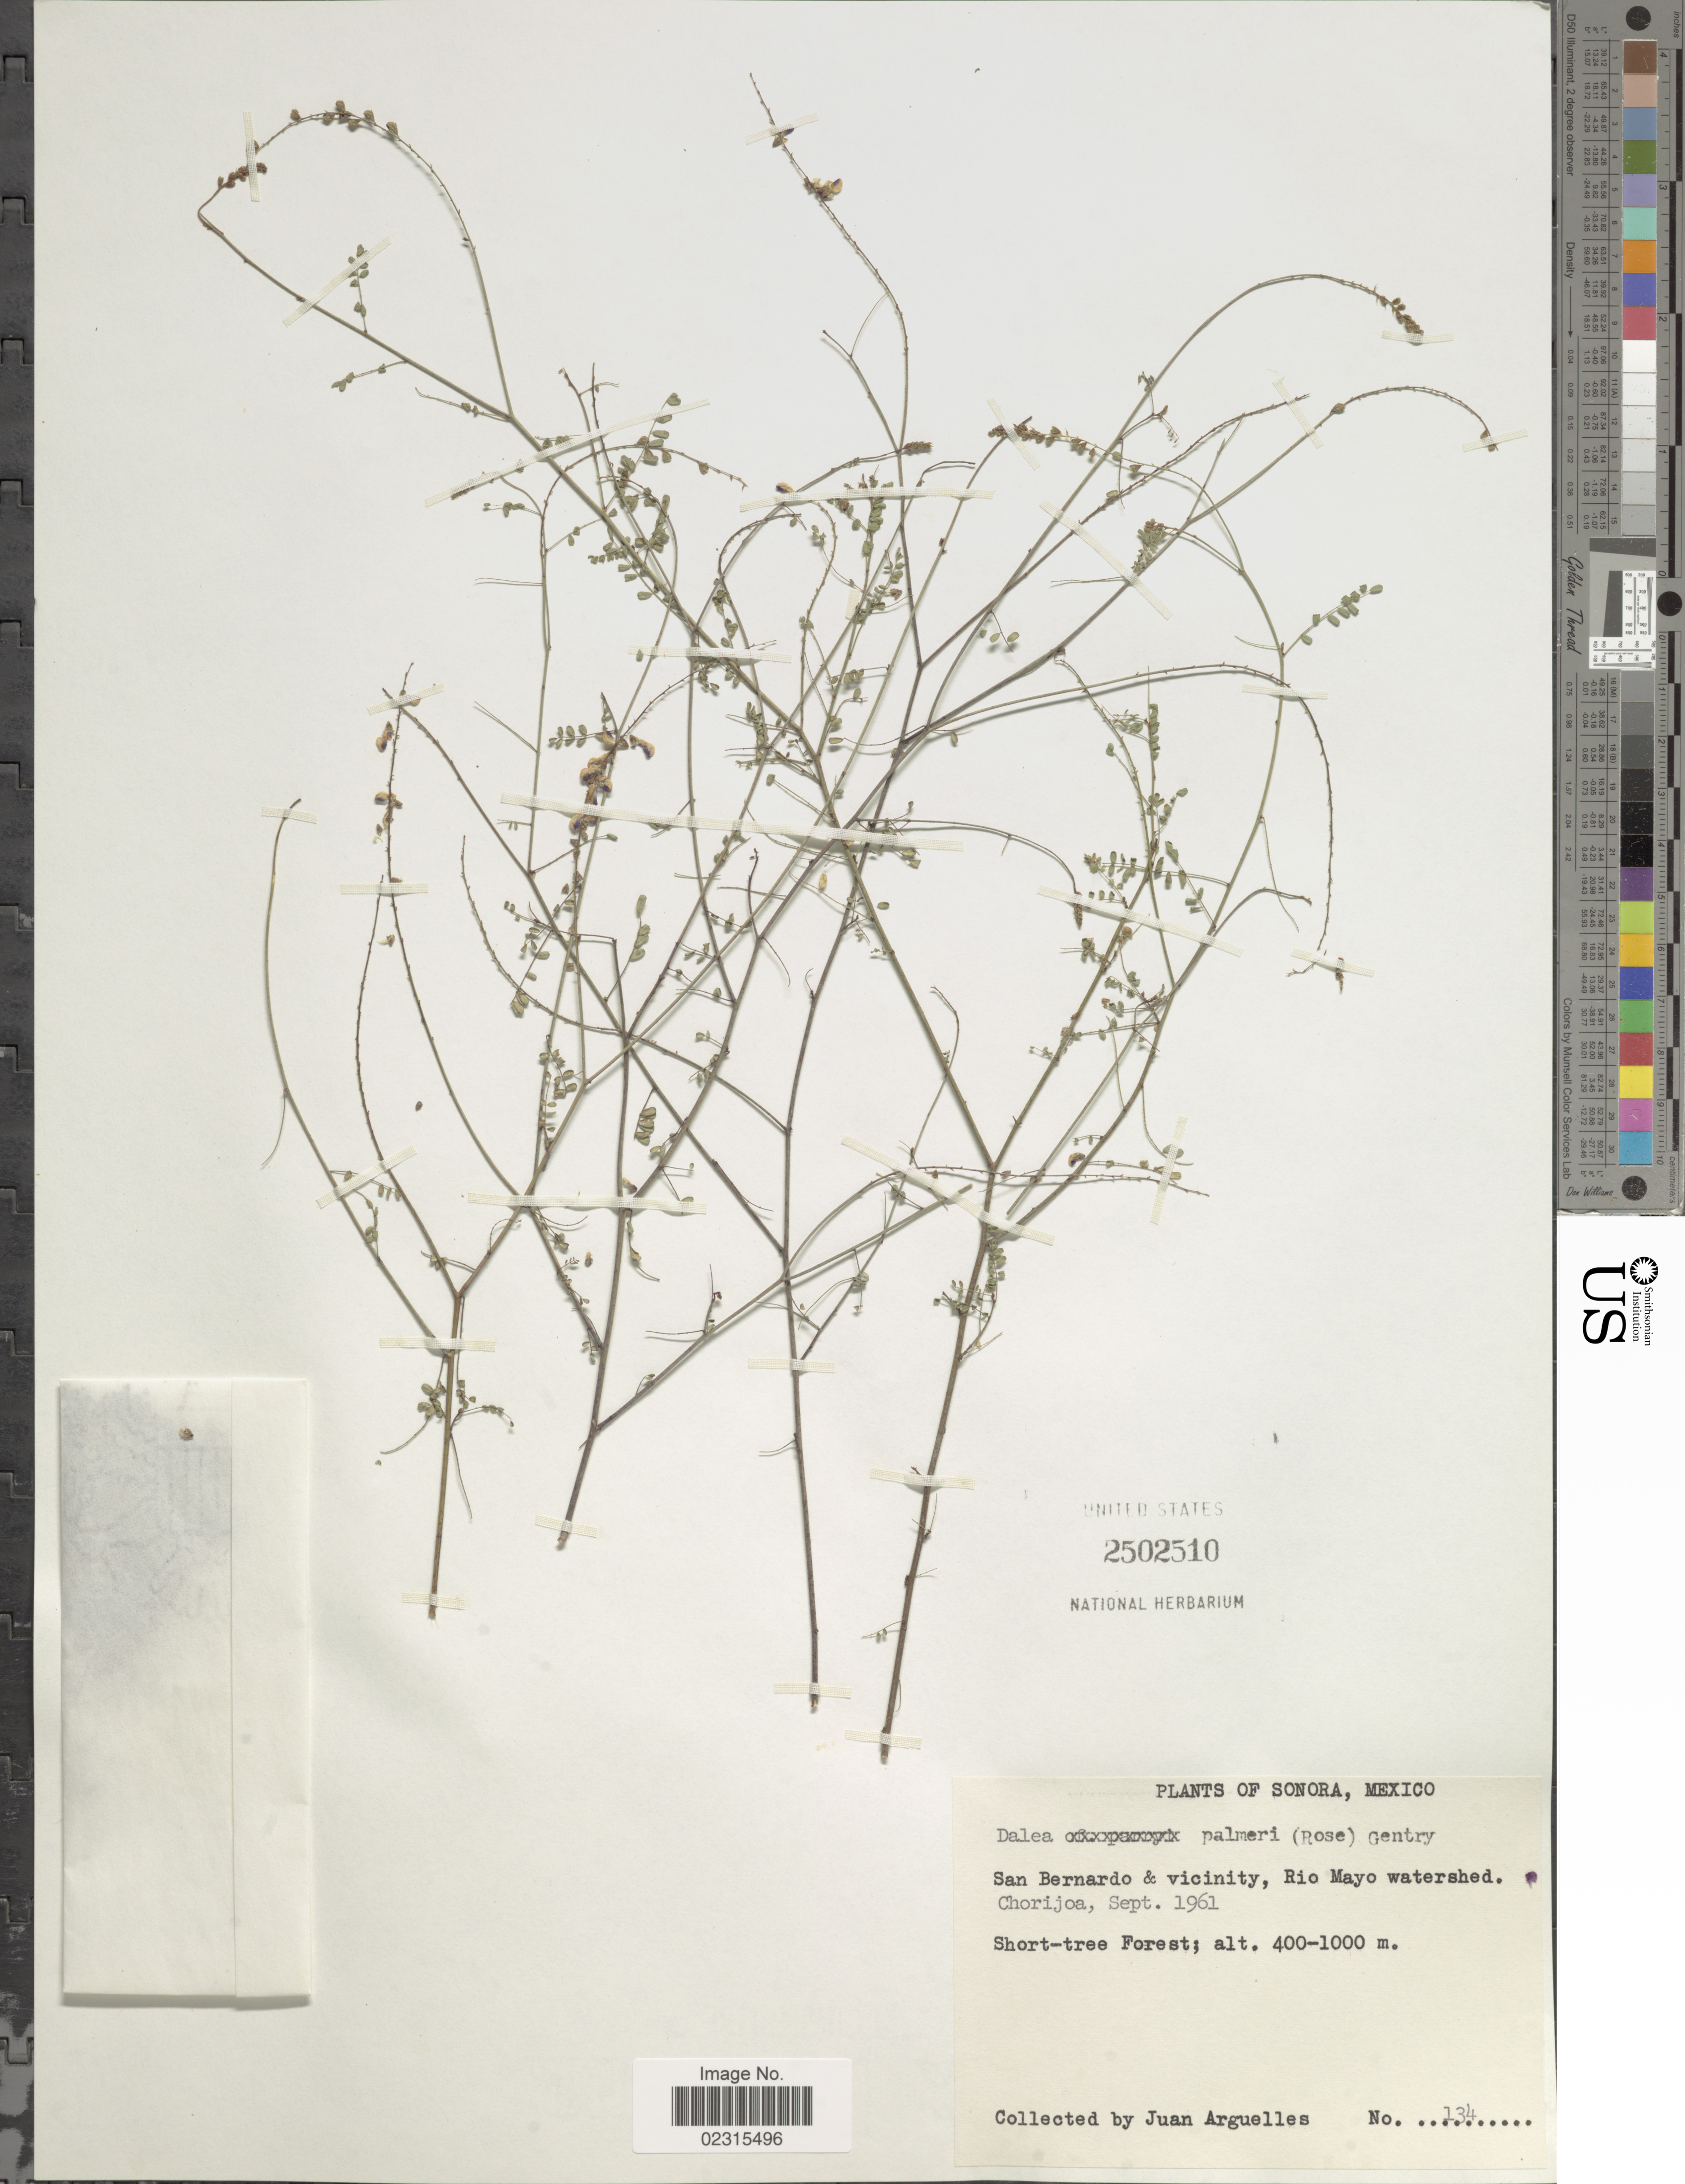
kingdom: Plantae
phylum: Tracheophyta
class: Magnoliopsida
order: Fabales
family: Fabaceae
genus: Marina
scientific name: Marina palmeri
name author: (Rose) Barneby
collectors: J. Arguelles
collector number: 134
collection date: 1961-09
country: Mexico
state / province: Sonora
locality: San Bernardo & Vicinity, Rio Mayo watershed, Chorijoa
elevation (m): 400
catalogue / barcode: US 2502510